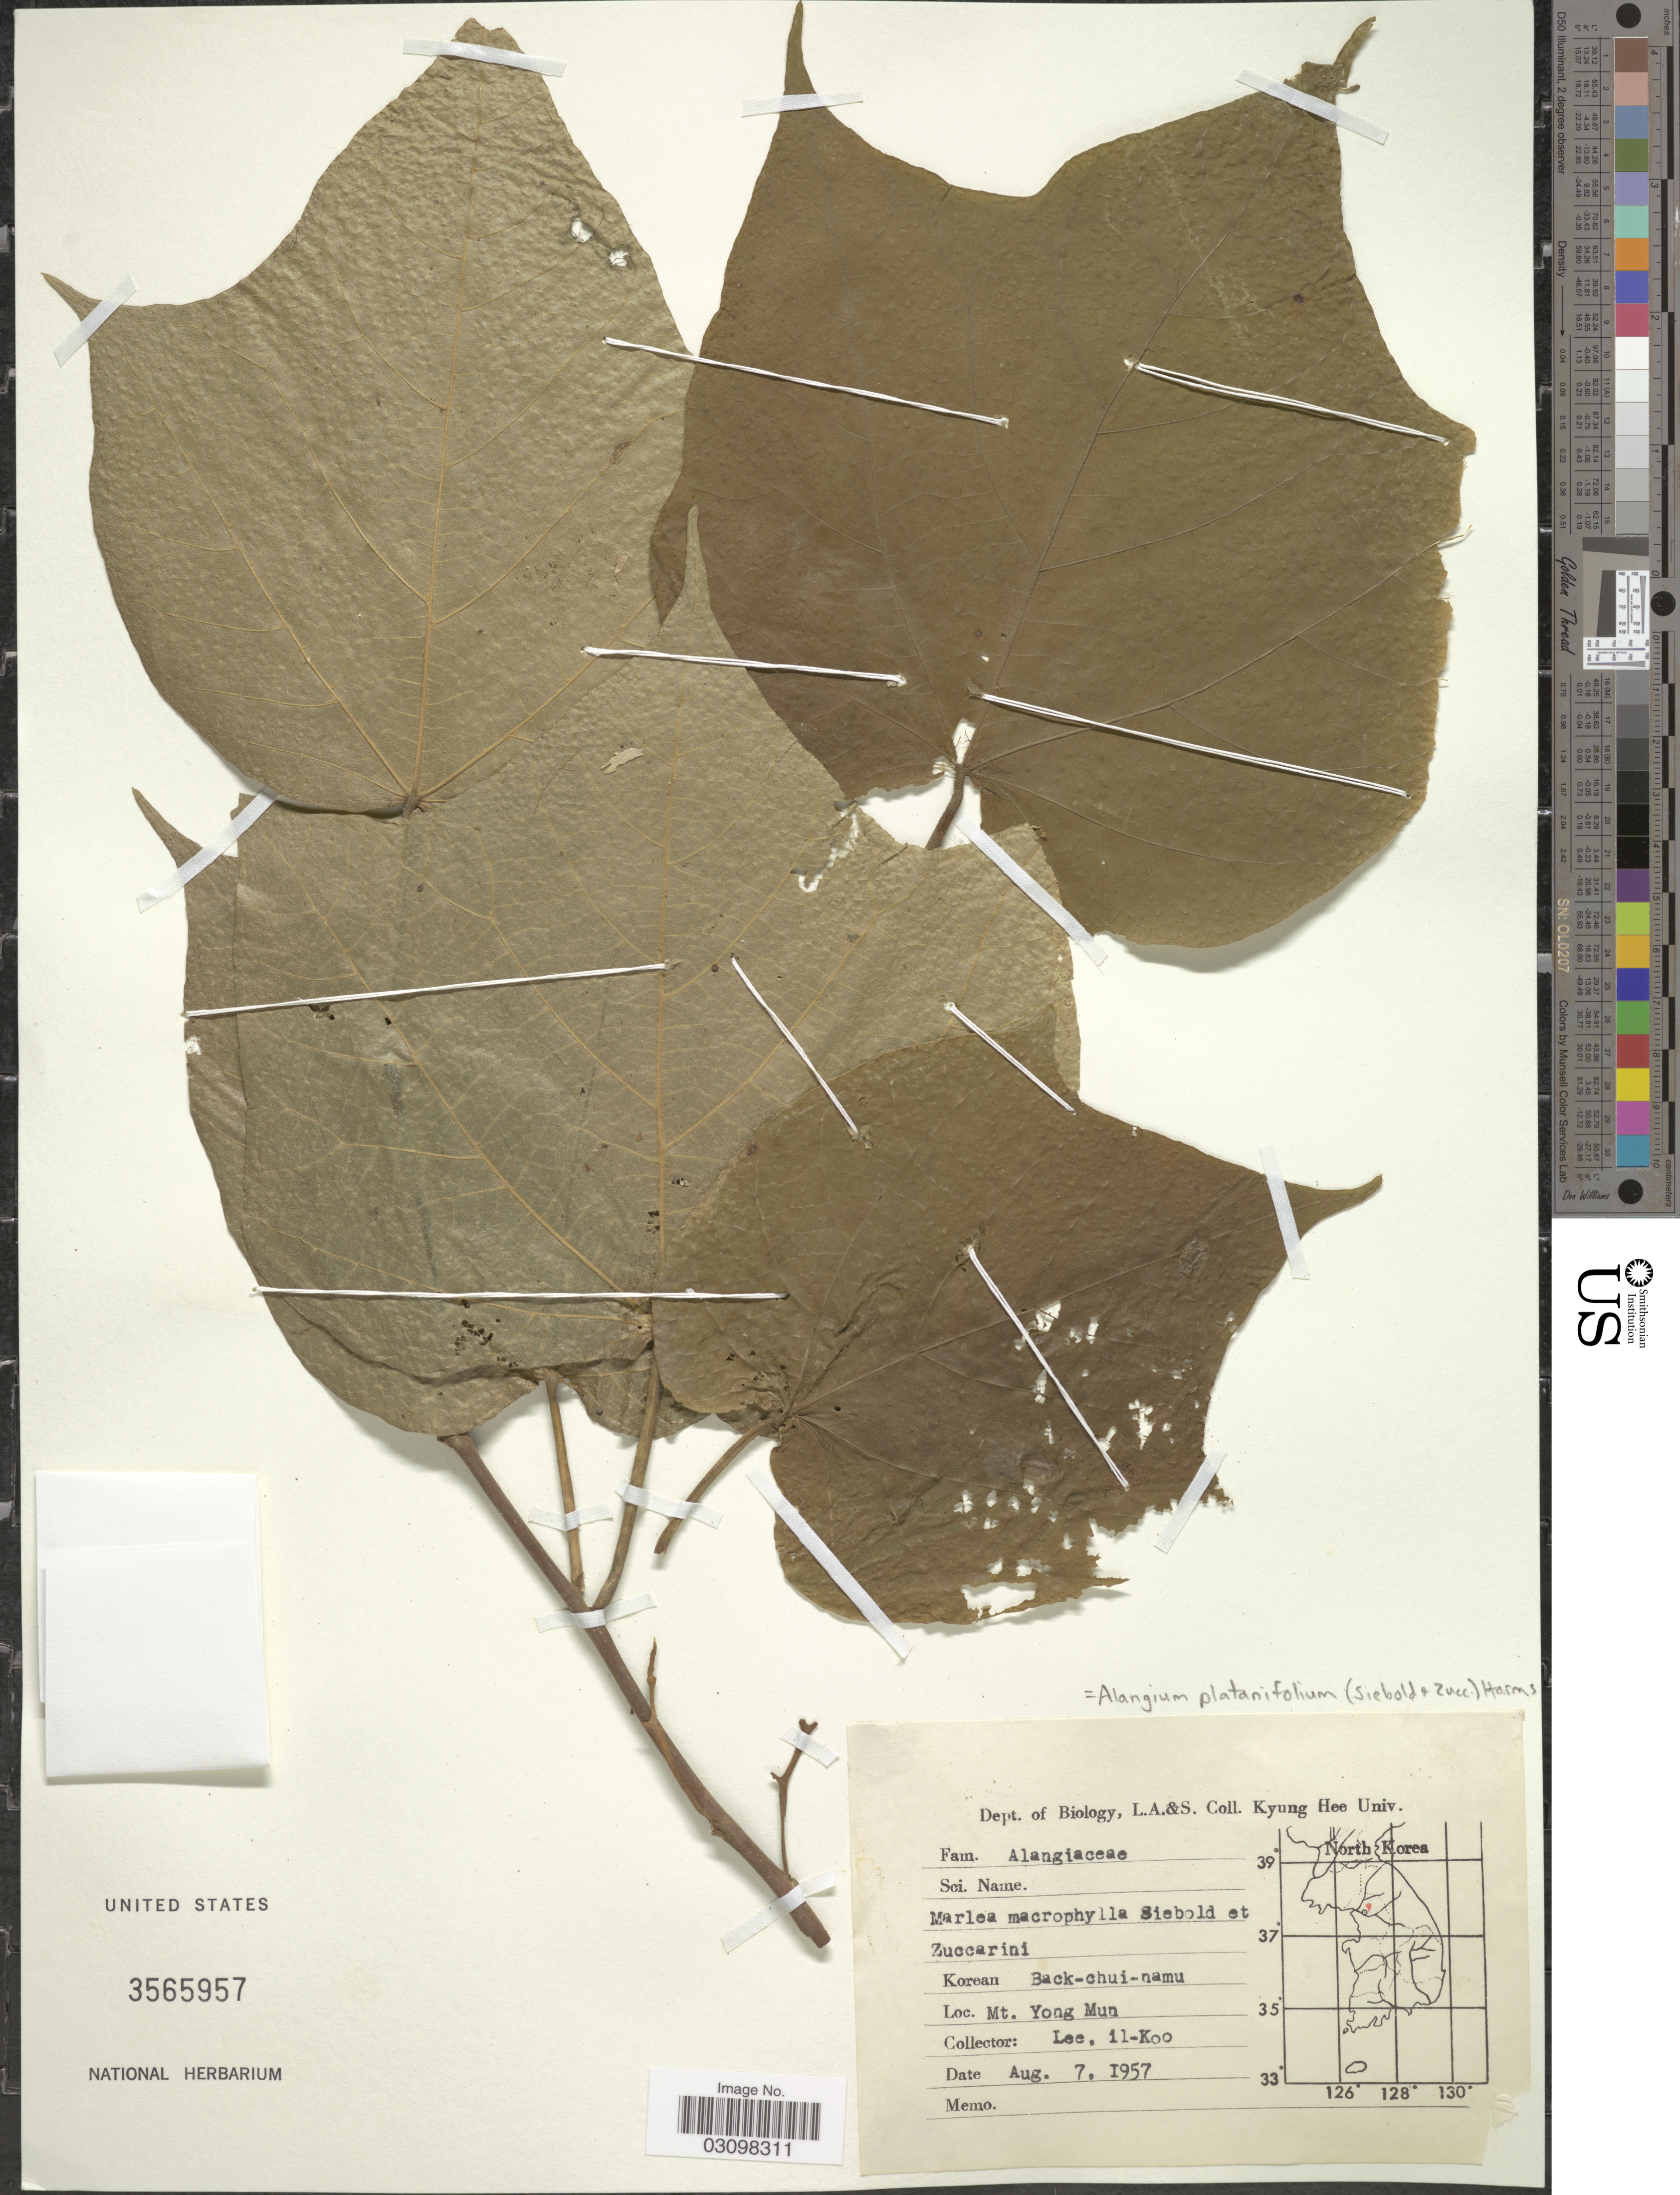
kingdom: Plantae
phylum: Tracheophyta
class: Magnoliopsida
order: Cornales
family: Cornaceae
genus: Alangium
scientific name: Alangium platanifolium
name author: (Siebold & Zucc.) Harms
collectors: Il-Ko Lee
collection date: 1957-08-07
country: South Korea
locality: Mt. Yong Mun.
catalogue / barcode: US 3565957